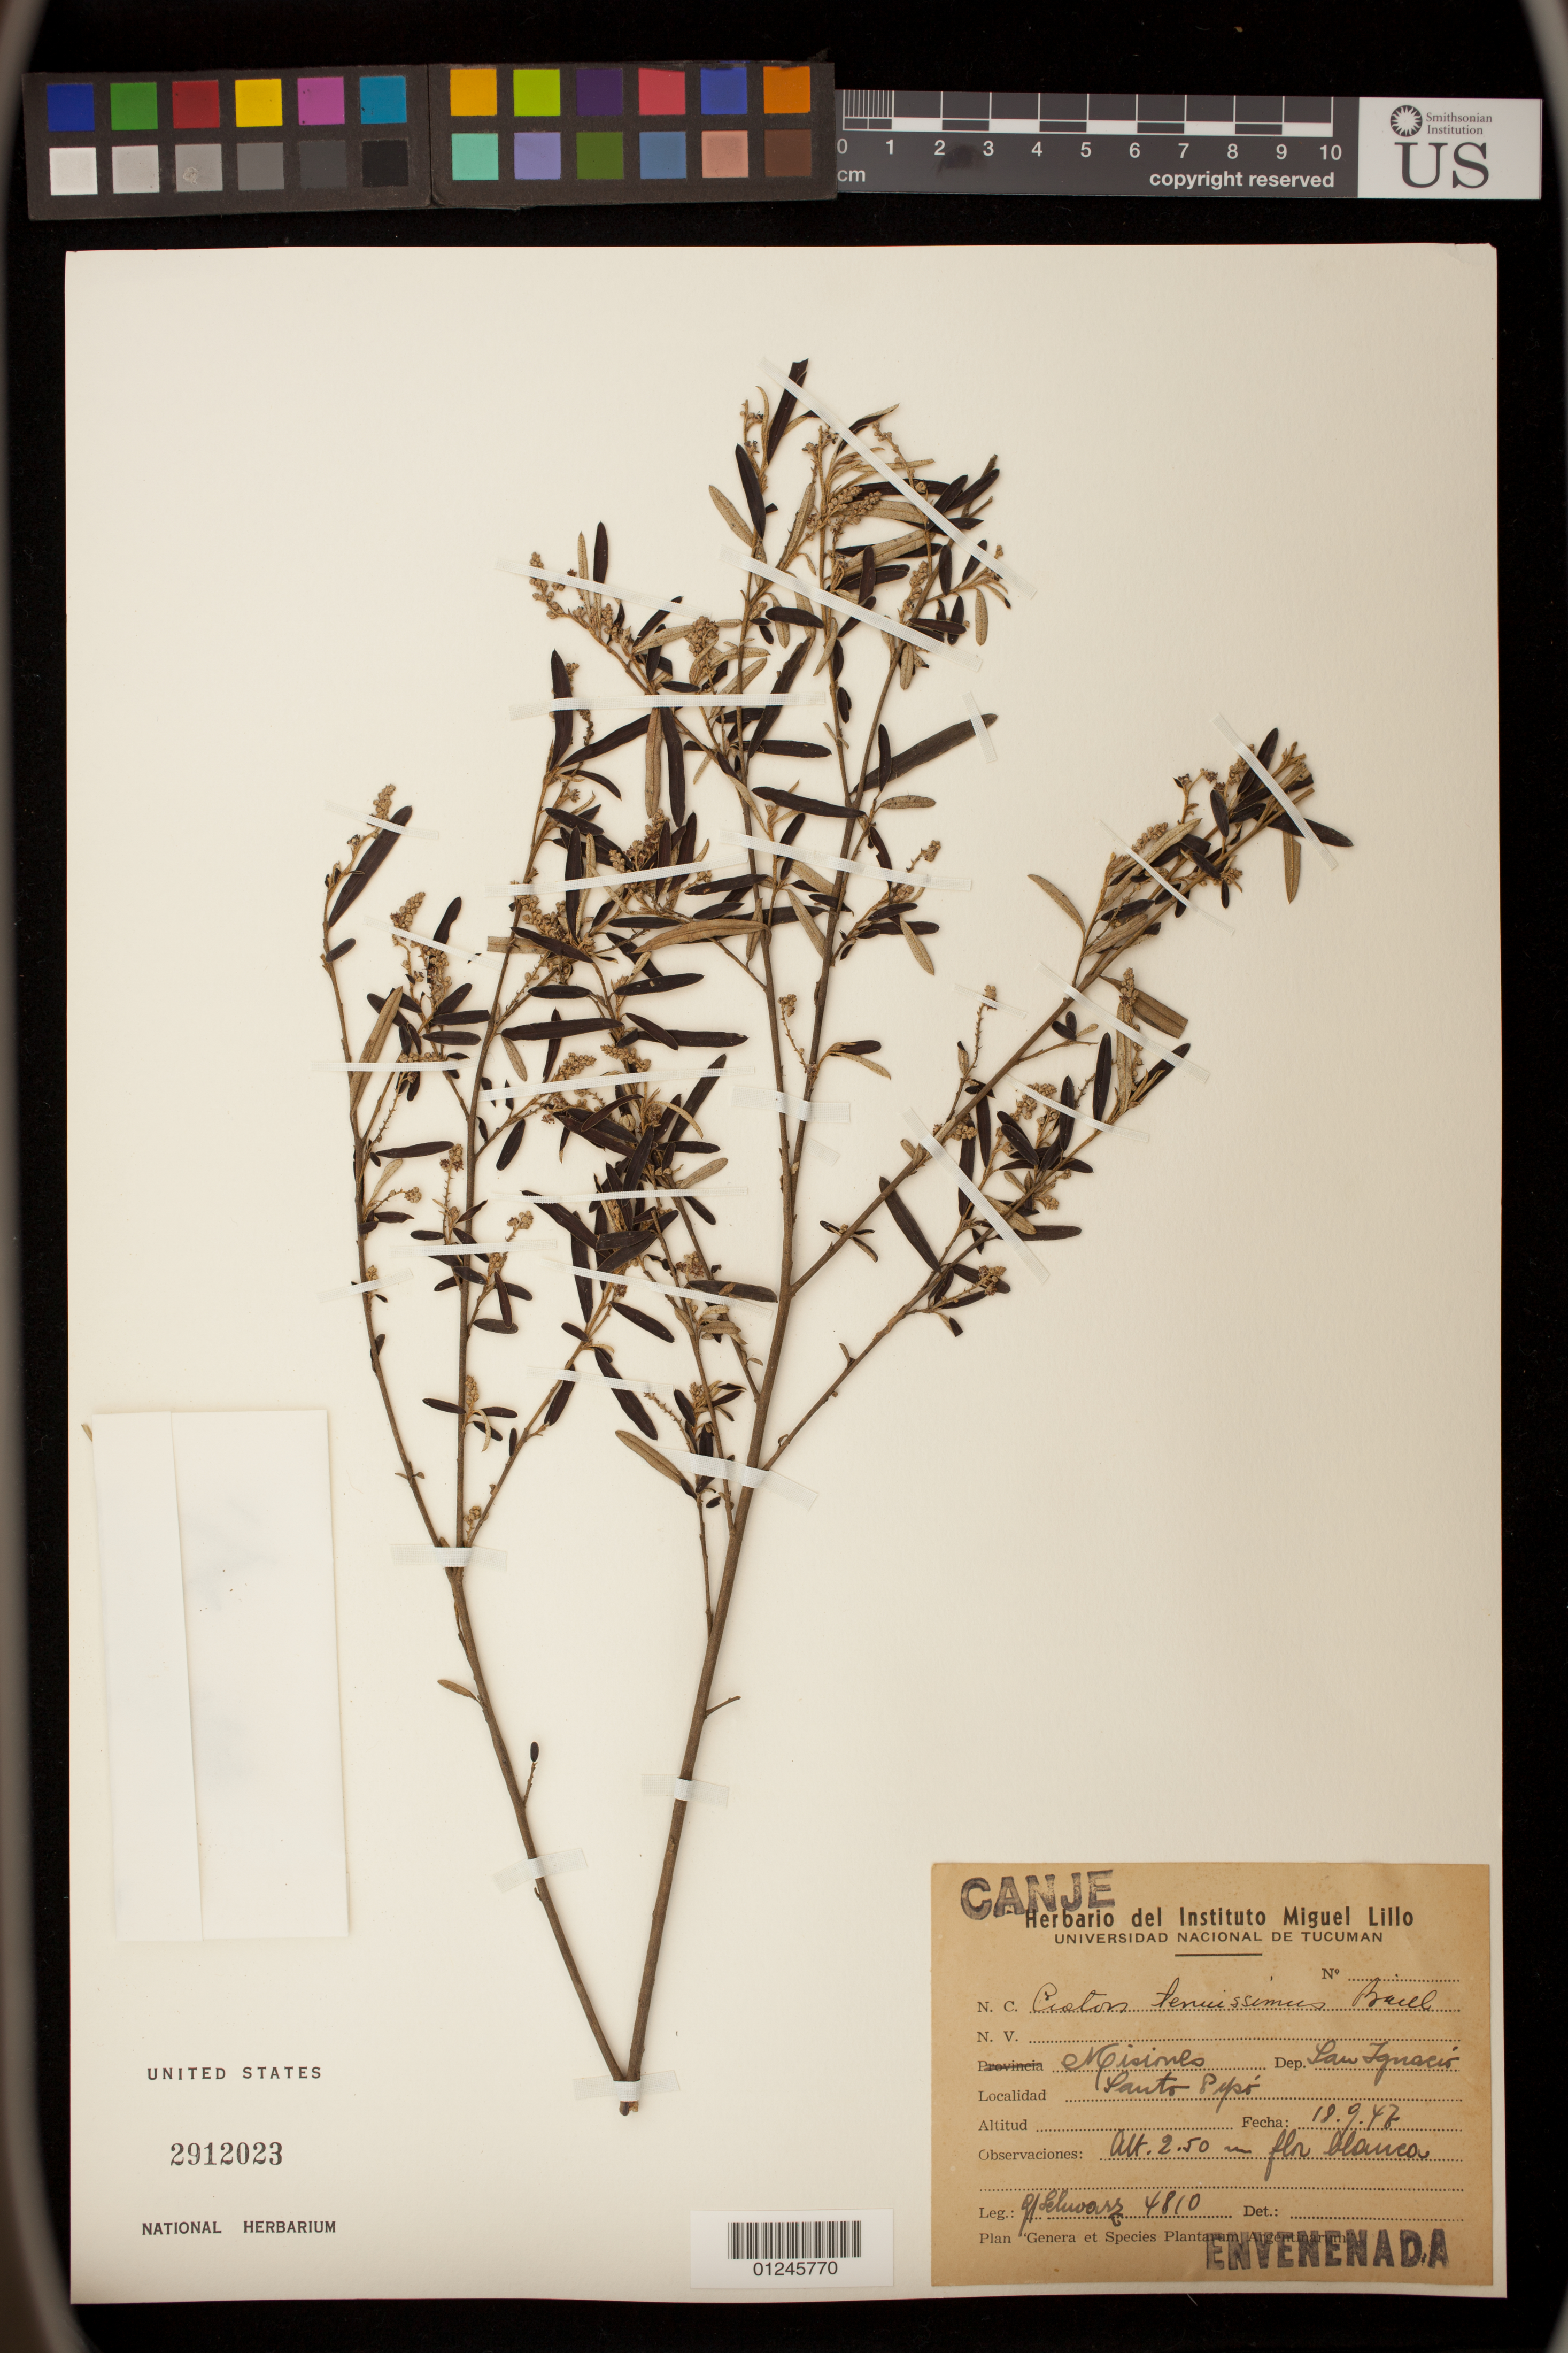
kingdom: Plantae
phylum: Tracheophyta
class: Magnoliopsida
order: Malpighiales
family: Euphorbiaceae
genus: Croton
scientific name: Croton tenuissimus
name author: Müll. Arg.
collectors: G. J. Schwarz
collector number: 4810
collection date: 1946-09-18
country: Argentina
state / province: Misiones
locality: San Ignacio, Santo Pipo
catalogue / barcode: US 2912023